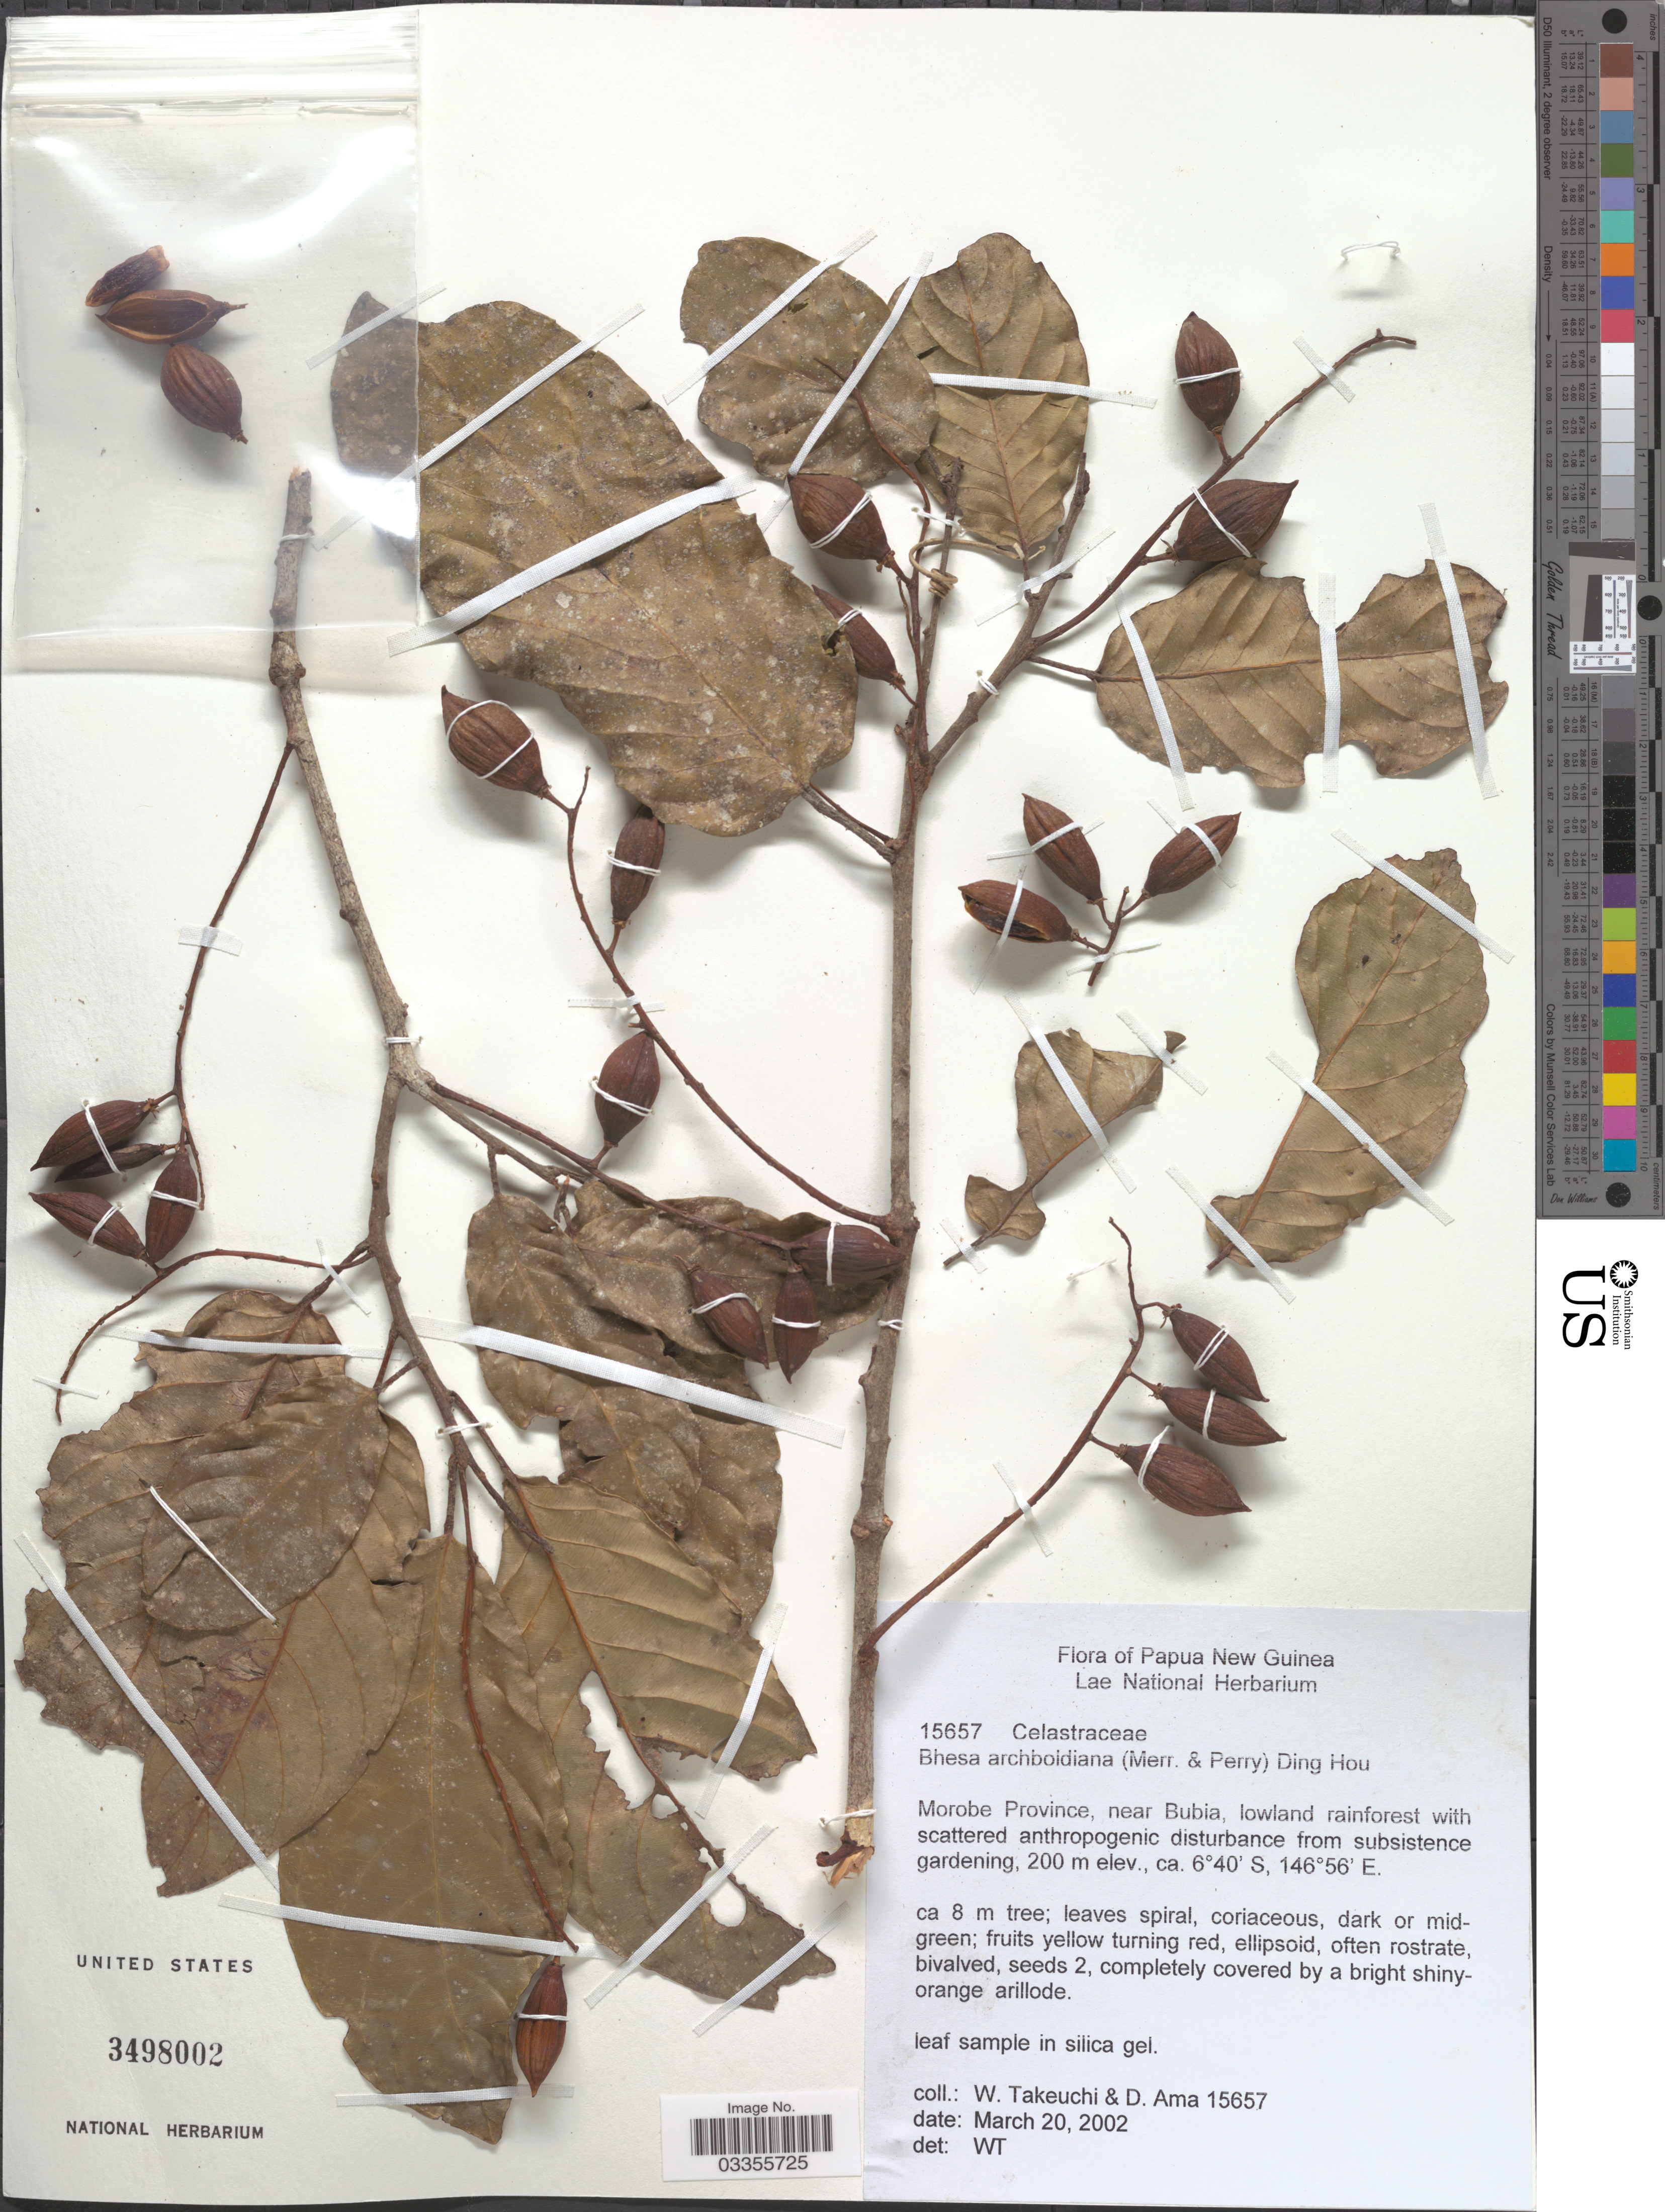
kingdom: Plantae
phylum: Tracheophyta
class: Magnoliopsida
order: Malpighiales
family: Centroplacaceae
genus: Bhesa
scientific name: Bhesa archboldiana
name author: Ding Hou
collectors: W. Takeuchi & D. Ama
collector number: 15657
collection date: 2002-03-20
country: Papua New Guinea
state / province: Morobe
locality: Near Bubia, lowland rainforest with scattered anthropogenic disturbance from subsistence gardening.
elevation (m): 200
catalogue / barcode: US 3498002